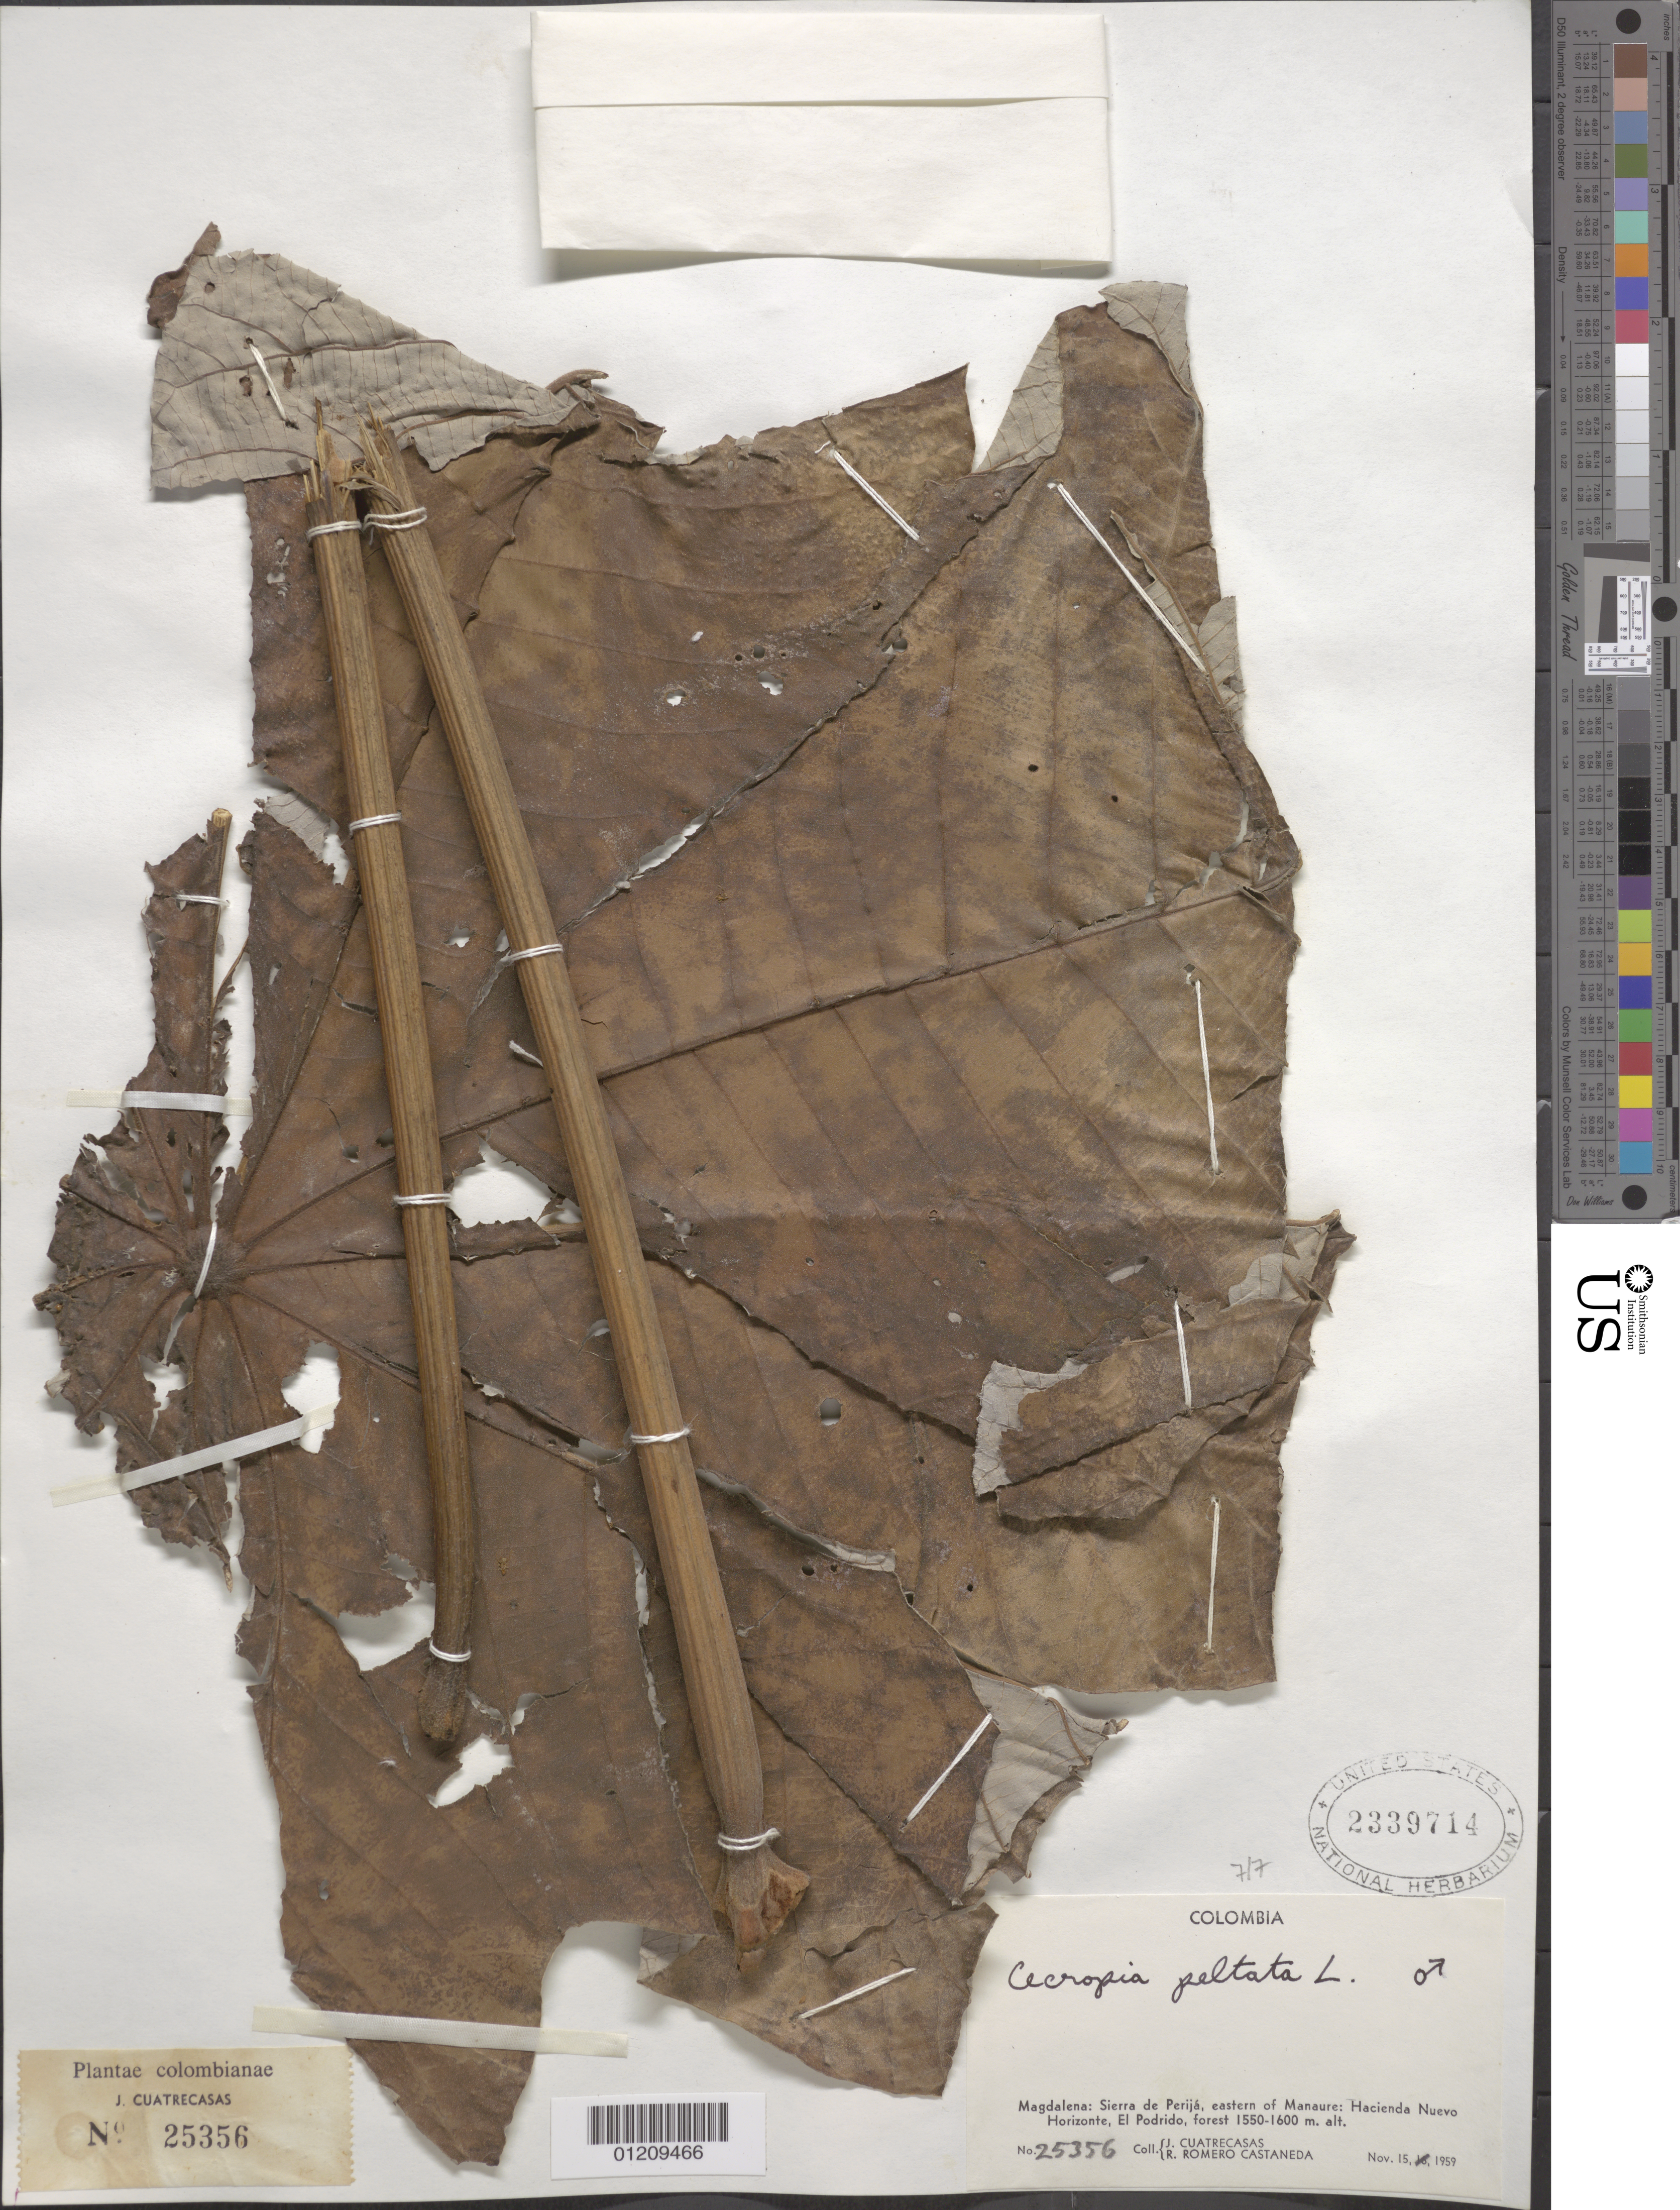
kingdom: Plantae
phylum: Tracheophyta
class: Magnoliopsida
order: Rosales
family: Urticaceae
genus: Cecropia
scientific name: Cecropia peltata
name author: L.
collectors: J. Cuatrecasas & R. Romero Castañeda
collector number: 25356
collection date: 1959-11-15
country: Colombia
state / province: Magdalena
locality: Sierra de Perija, E of Manaure: Hacienda Nuevo Horizonte, El Podrido.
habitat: Forest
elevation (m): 1550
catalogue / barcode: US 2339714